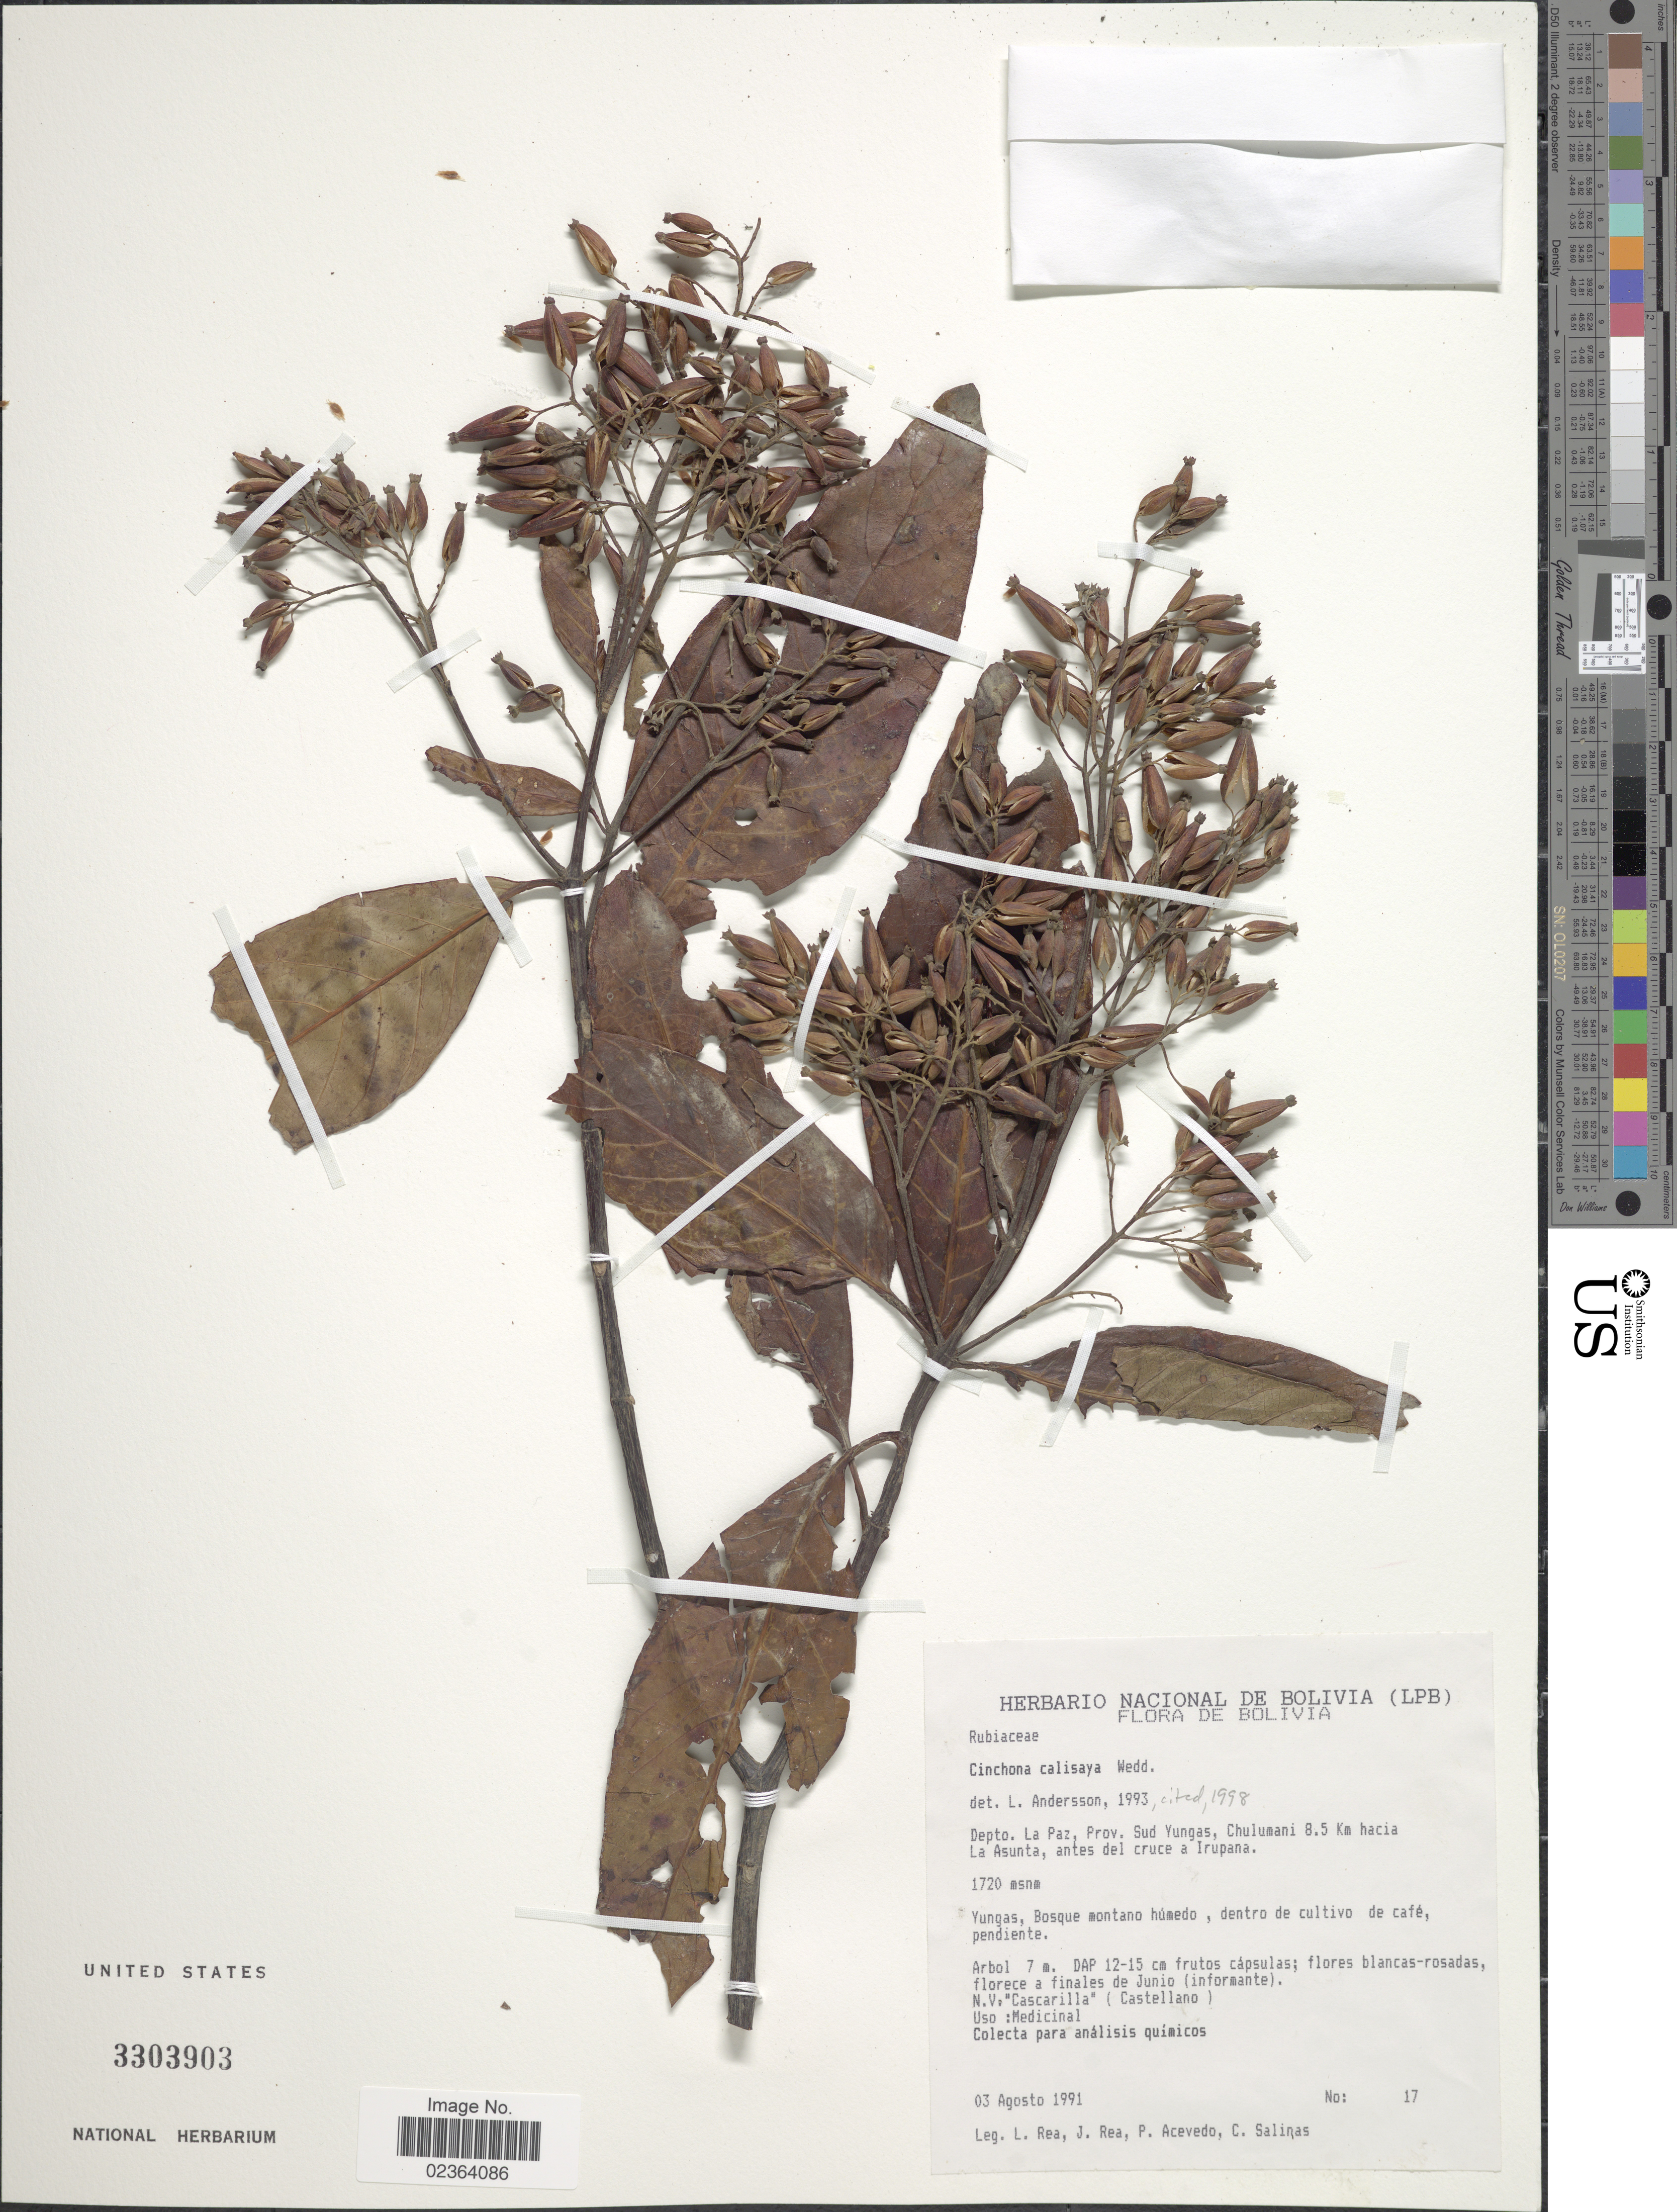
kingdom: Plantae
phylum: Tracheophyta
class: Magnoliopsida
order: Gentianales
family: Rubiaceae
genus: Cinchona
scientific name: Cinchona calisaya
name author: Wedd.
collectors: L. Rea, J. Rea, P. Acevedo-Rodr. & C. Salinas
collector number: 17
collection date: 1991-08-03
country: Bolivia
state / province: La Paz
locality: Depto. La Paz, Prov. Sud Yungas, Chuiumani 8.5 km hacia La Asunta, antes del cruce a Irupana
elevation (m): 1720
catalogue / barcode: US 3303903